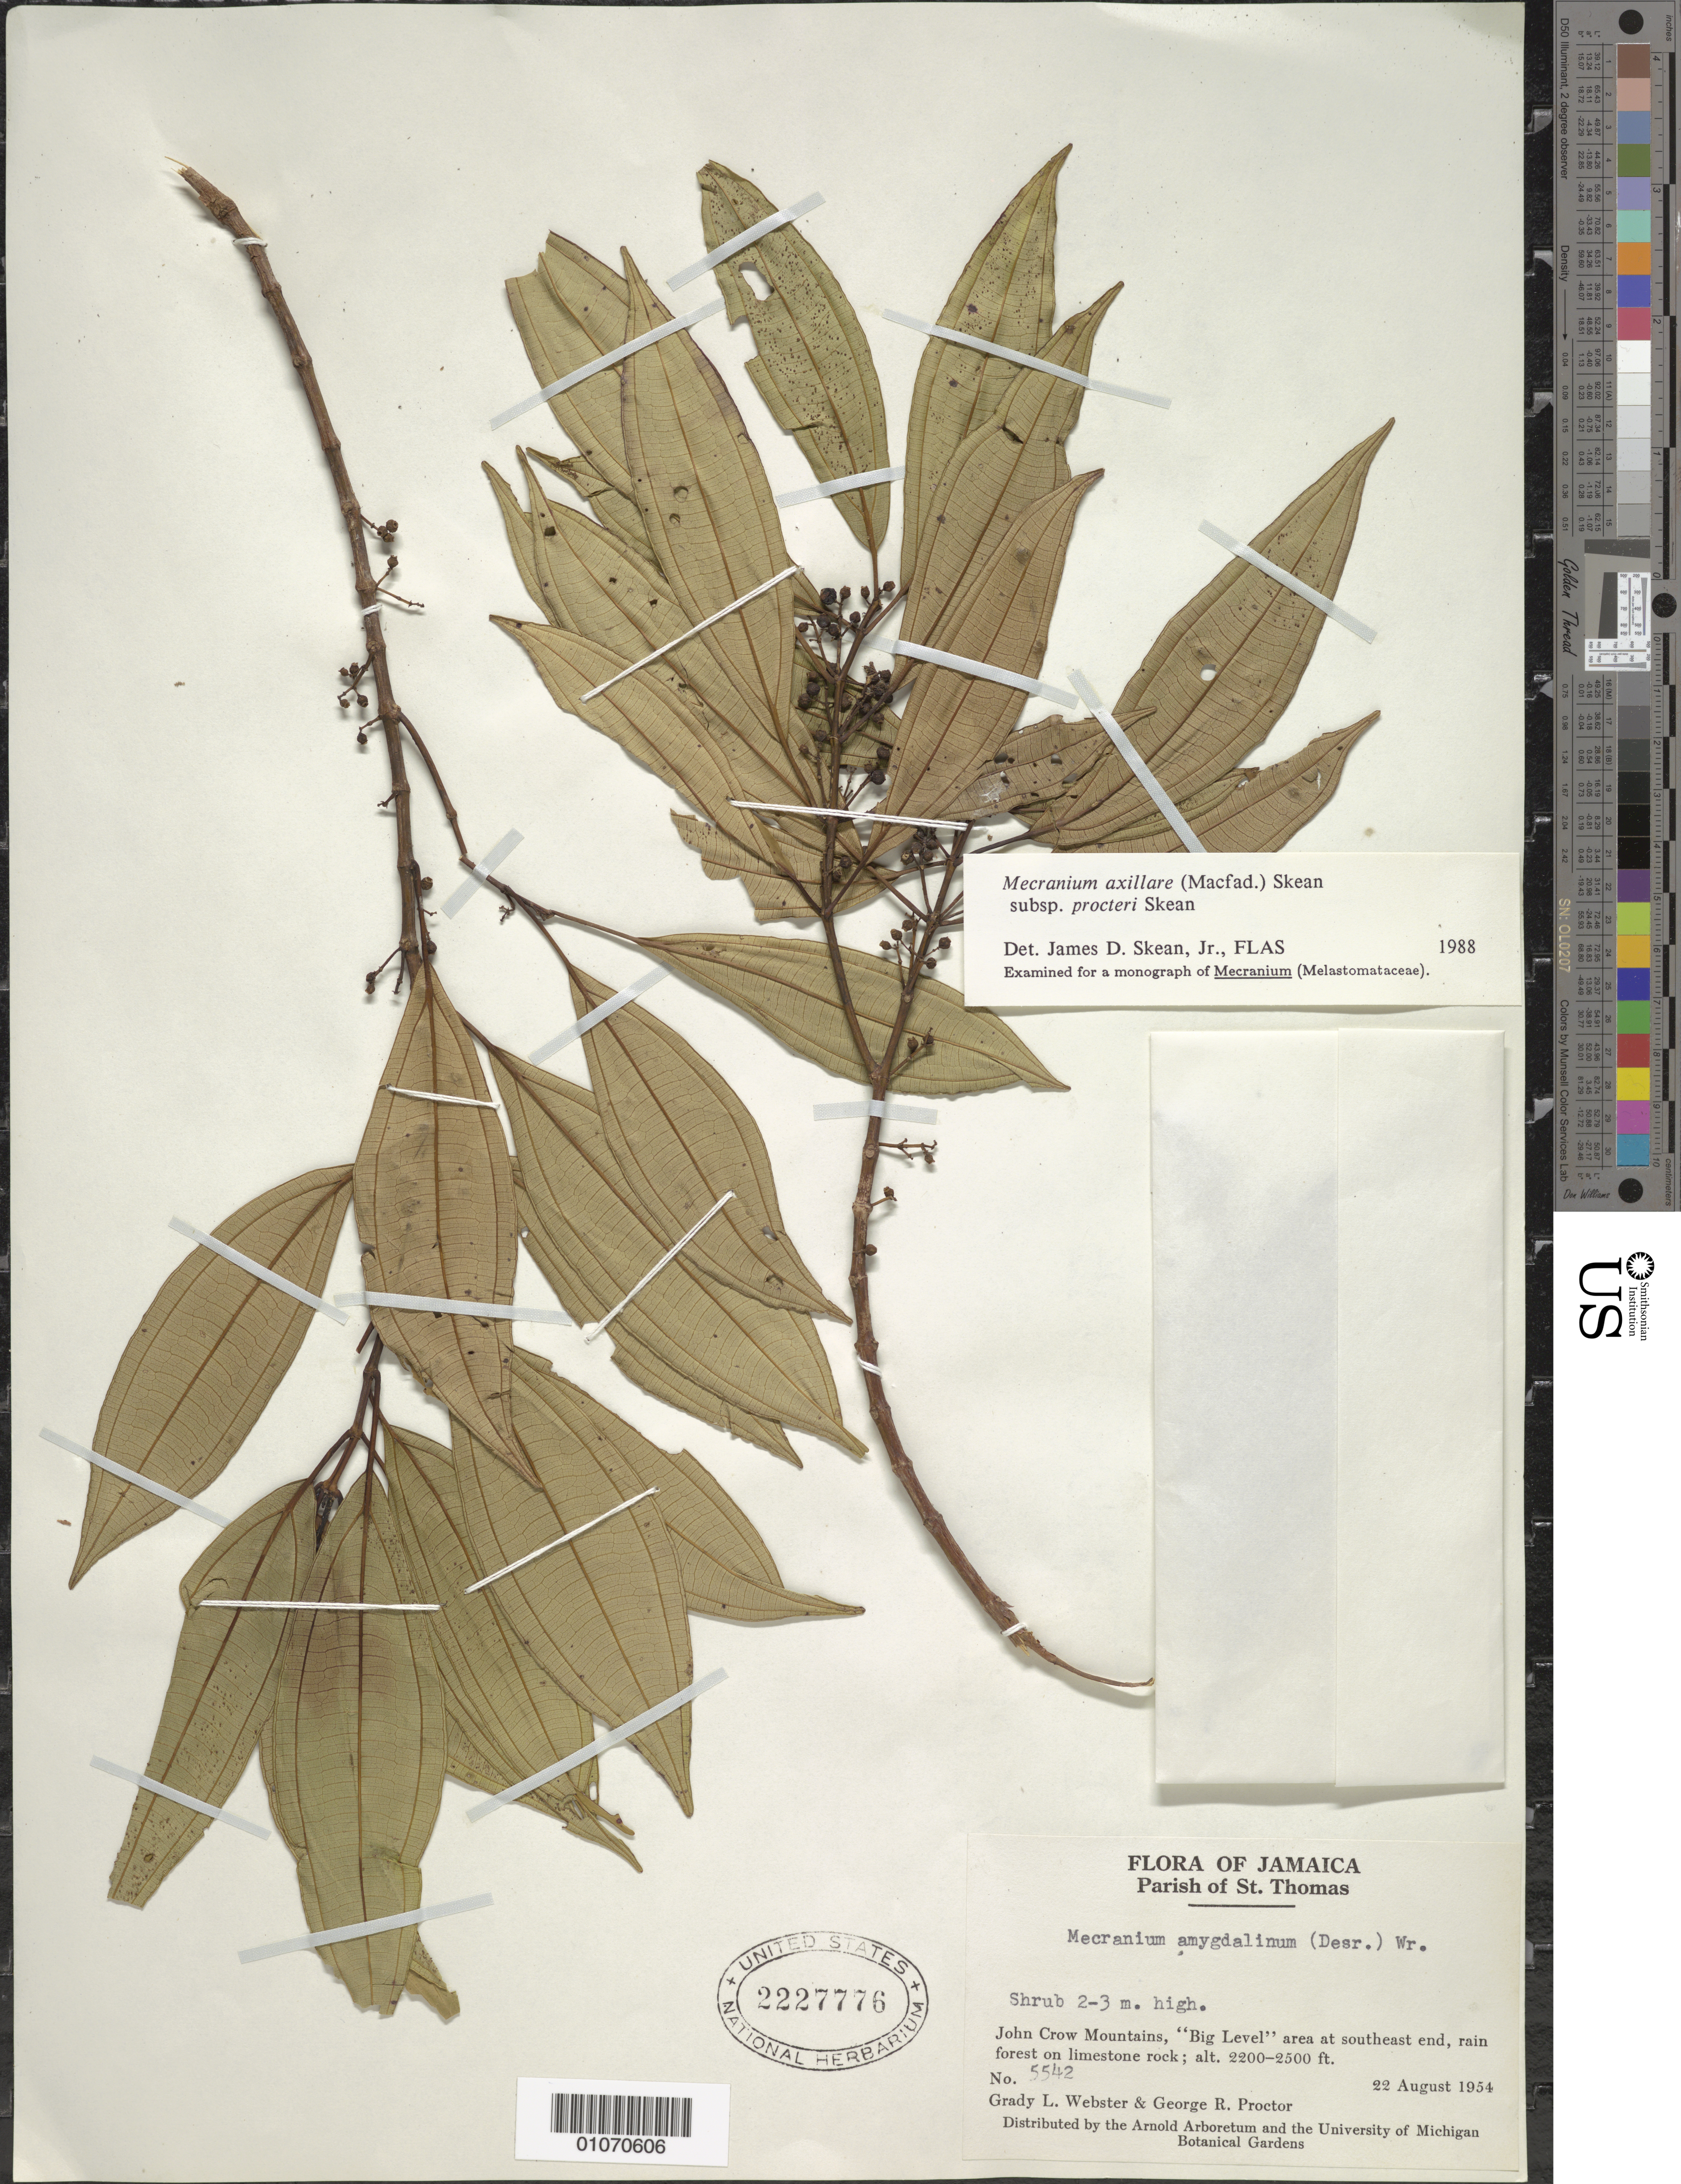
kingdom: Plantae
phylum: Tracheophyta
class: Magnoliopsida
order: Myrtales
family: Melastomataceae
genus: Mecranium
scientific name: Mecranium axillare subsp. procteri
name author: Skean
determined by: Skean, J. D., Jr.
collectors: G. L. Webster & G. R. Proctor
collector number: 5542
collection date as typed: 22 Aug 1954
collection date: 1954-08-22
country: Jamaica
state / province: Saint Thomas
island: Jamaica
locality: John Crow Mountains, "Big Level" area at SE end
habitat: Rainforest on limestone rock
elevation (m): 671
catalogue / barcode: US 2227776